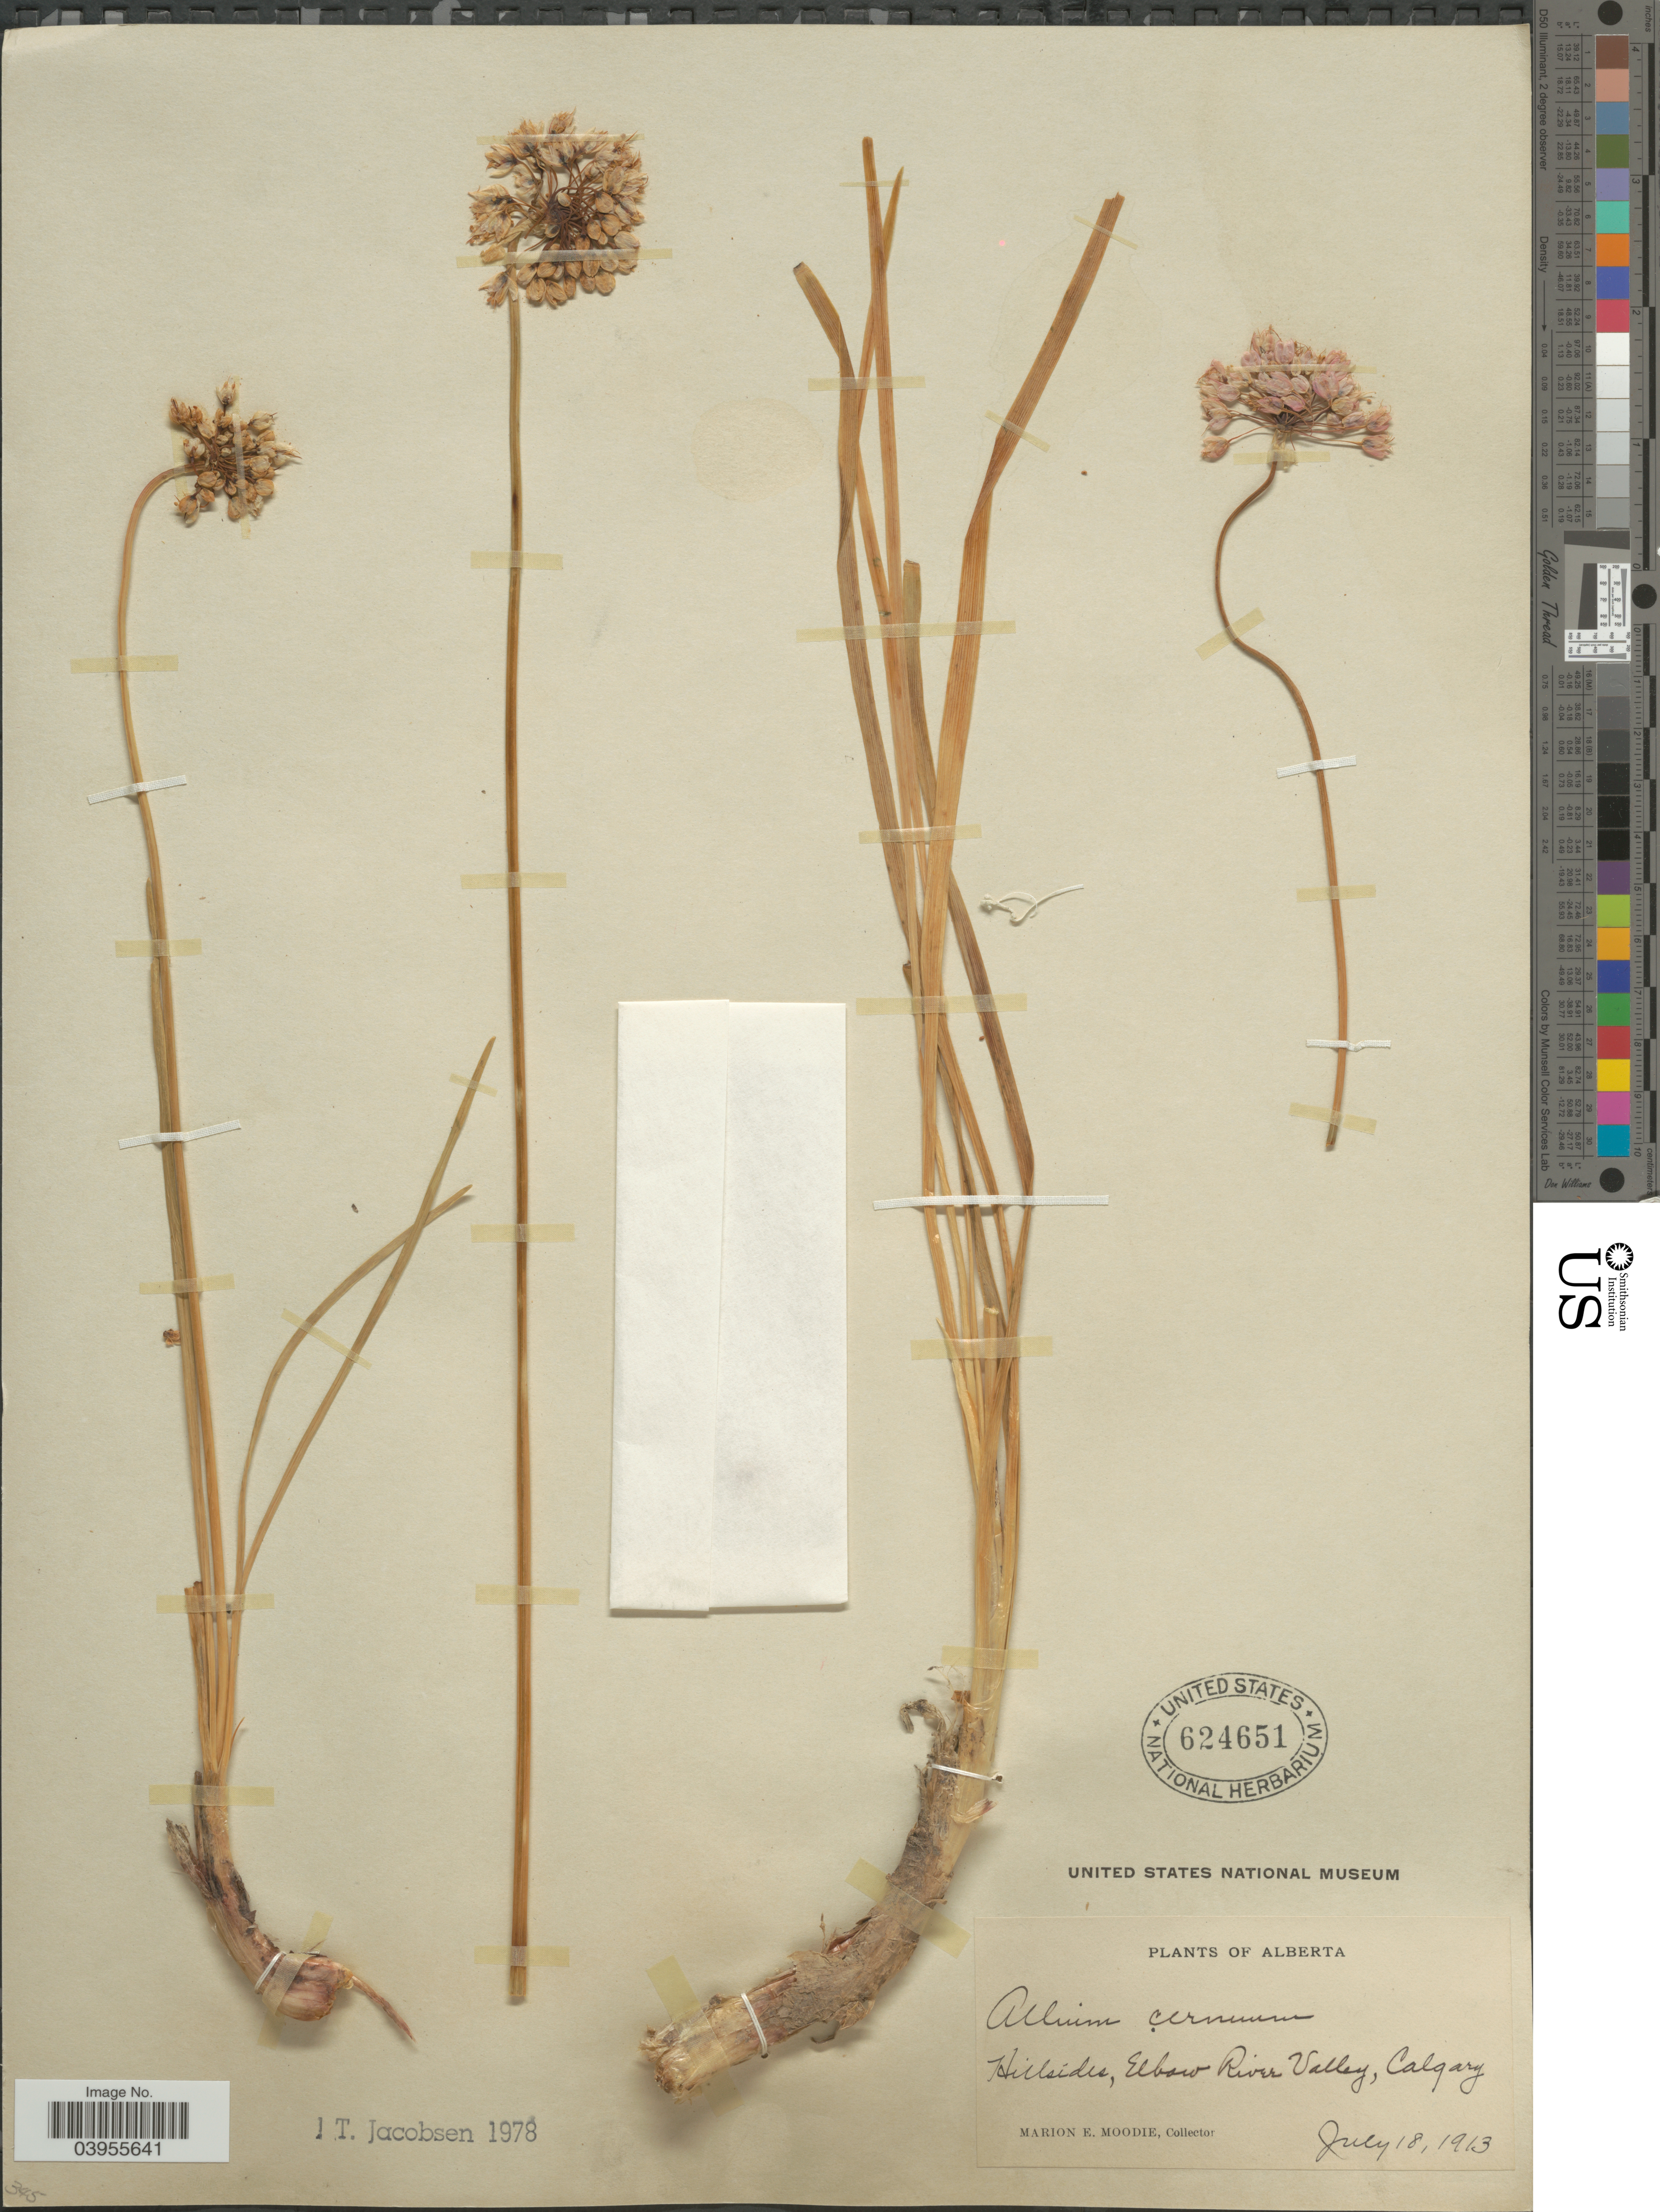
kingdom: Plantae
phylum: Tracheophyta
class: Liliopsida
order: Asparagales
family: Amaryllidaceae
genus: Allium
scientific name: Allium cernuum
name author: Roth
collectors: M. E. Moodie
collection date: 1913-07-18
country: Canada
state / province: Alberta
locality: Hillsides, Elbow River Valley, Calgary.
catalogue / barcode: US 624651